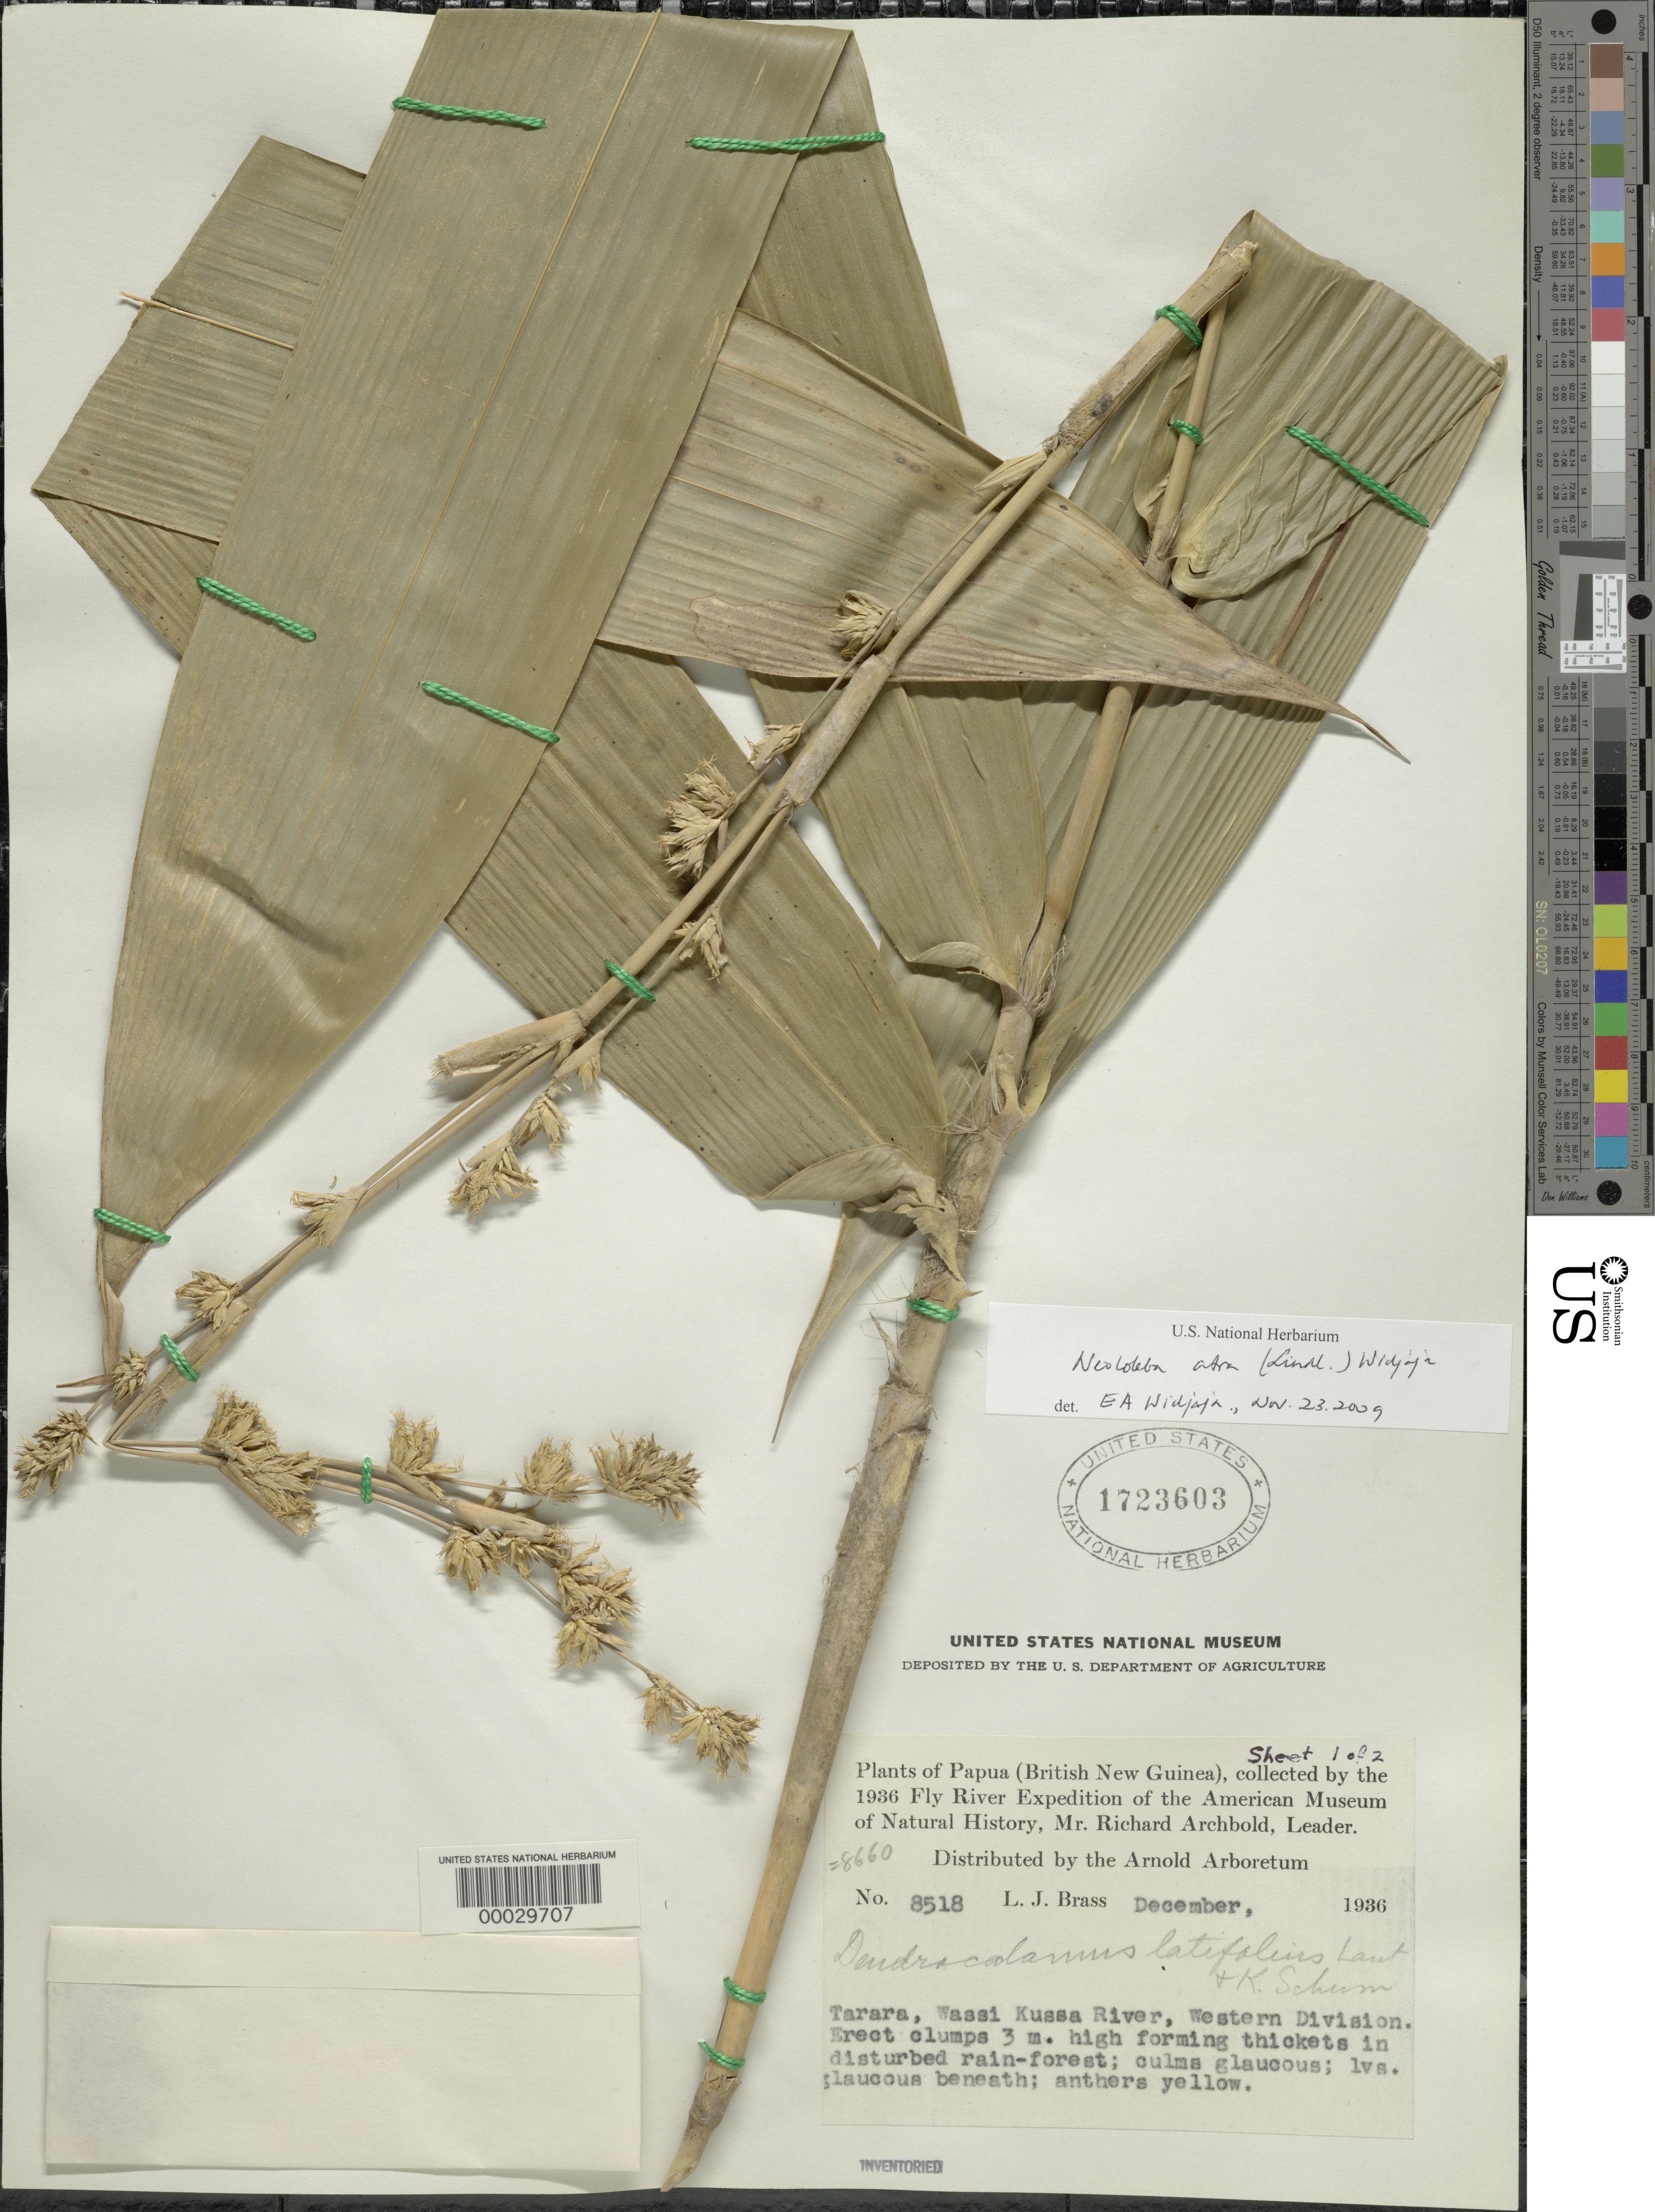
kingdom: Plantae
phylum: Tracheophyta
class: Liliopsida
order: Poales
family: Poaceae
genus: Neololeba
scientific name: Neololeba atra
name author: (Lindl.) Widjaja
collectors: L. J. Brass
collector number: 8518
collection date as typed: Dec 1936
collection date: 1936-12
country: Papua New Guinea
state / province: Western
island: New Guinea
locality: Tarara, Wassi Kusa River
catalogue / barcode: US 1723603